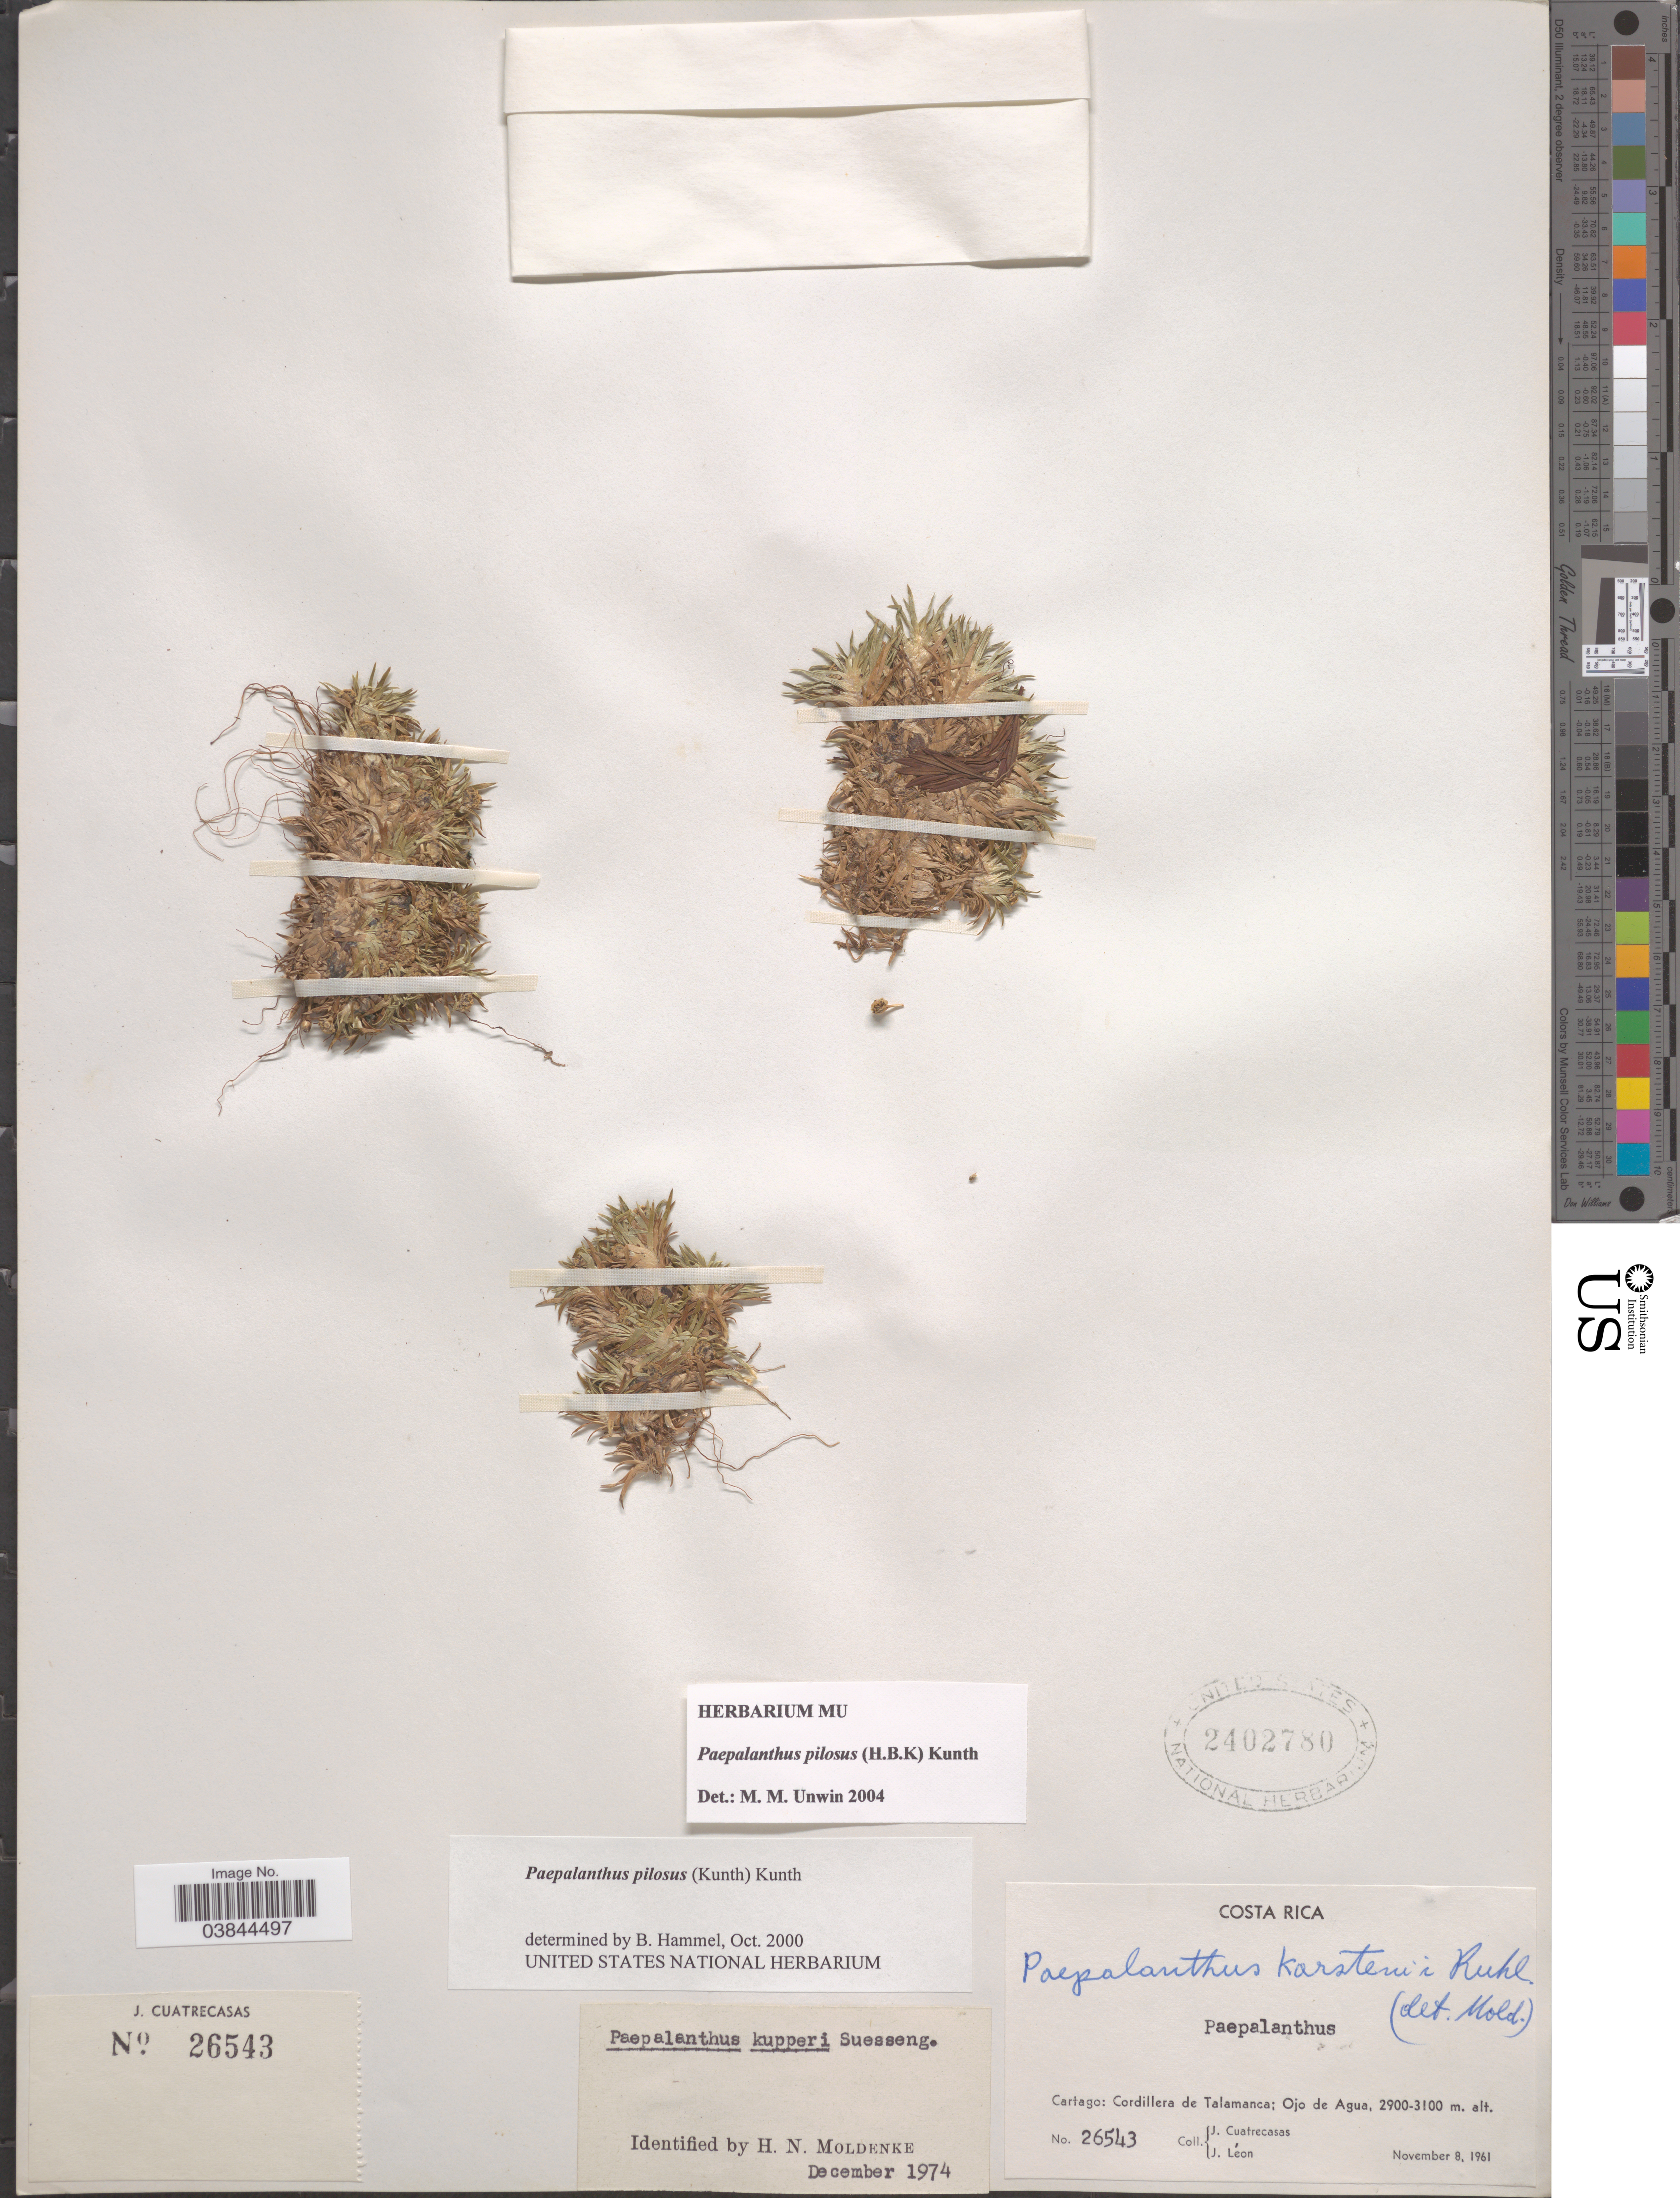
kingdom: Plantae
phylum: Tracheophyta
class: Liliopsida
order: Poales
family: Eriocaulaceae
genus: Paepalanthus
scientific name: Paepalanthus pilosus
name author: (Kunth) Kunth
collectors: J. Cuatrecasas & J. León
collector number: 26543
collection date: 1961-11-08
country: Costa Rica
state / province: Cartago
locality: Cordillera de Talamanca; Ojo de Agua.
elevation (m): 2900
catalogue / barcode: US 2402780